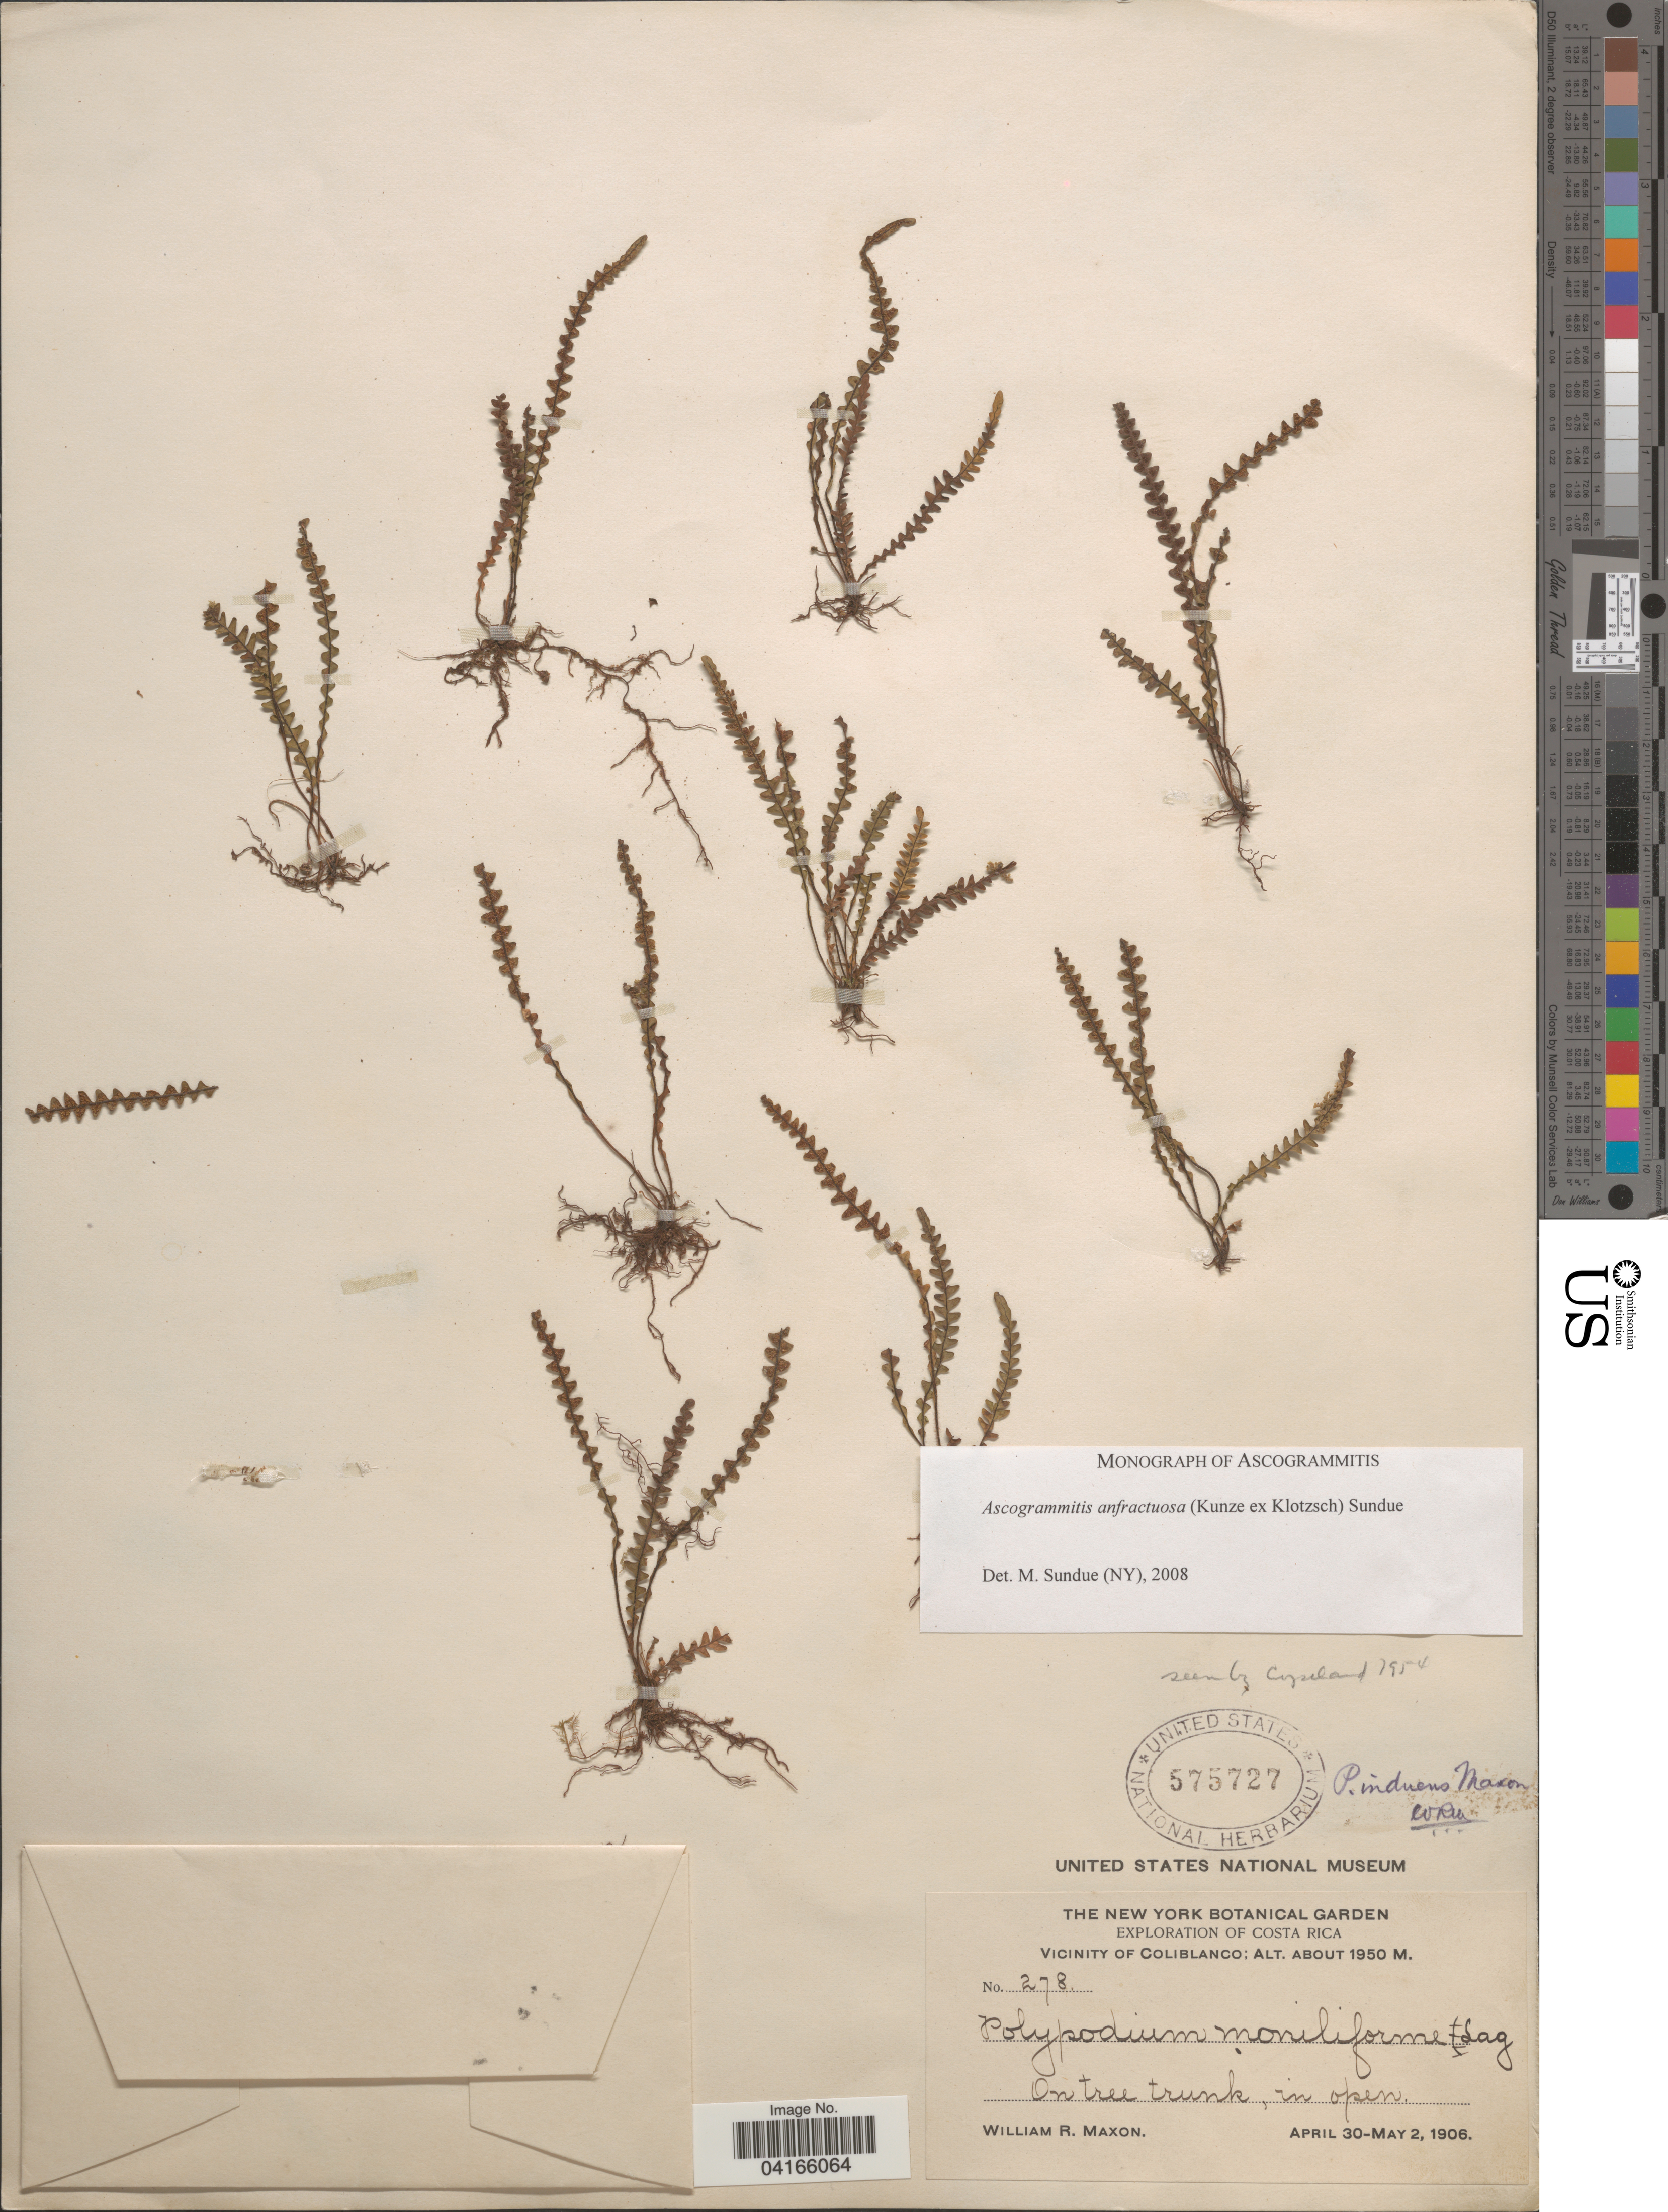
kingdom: Plantae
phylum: Tracheophyta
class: Polypodiopsida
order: Polypodiales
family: Polypodiaceae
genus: Ascogrammitis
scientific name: Ascogrammitis anfractuosa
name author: (Kunze ex Klotzsch) Sundue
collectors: W. R. Maxon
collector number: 278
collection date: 1906-04-30/1906-05-02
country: Costa Rica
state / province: Cartago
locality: Exploration of Costa Rica. Vicinity of Coliblanco.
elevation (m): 1950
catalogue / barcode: US 575727